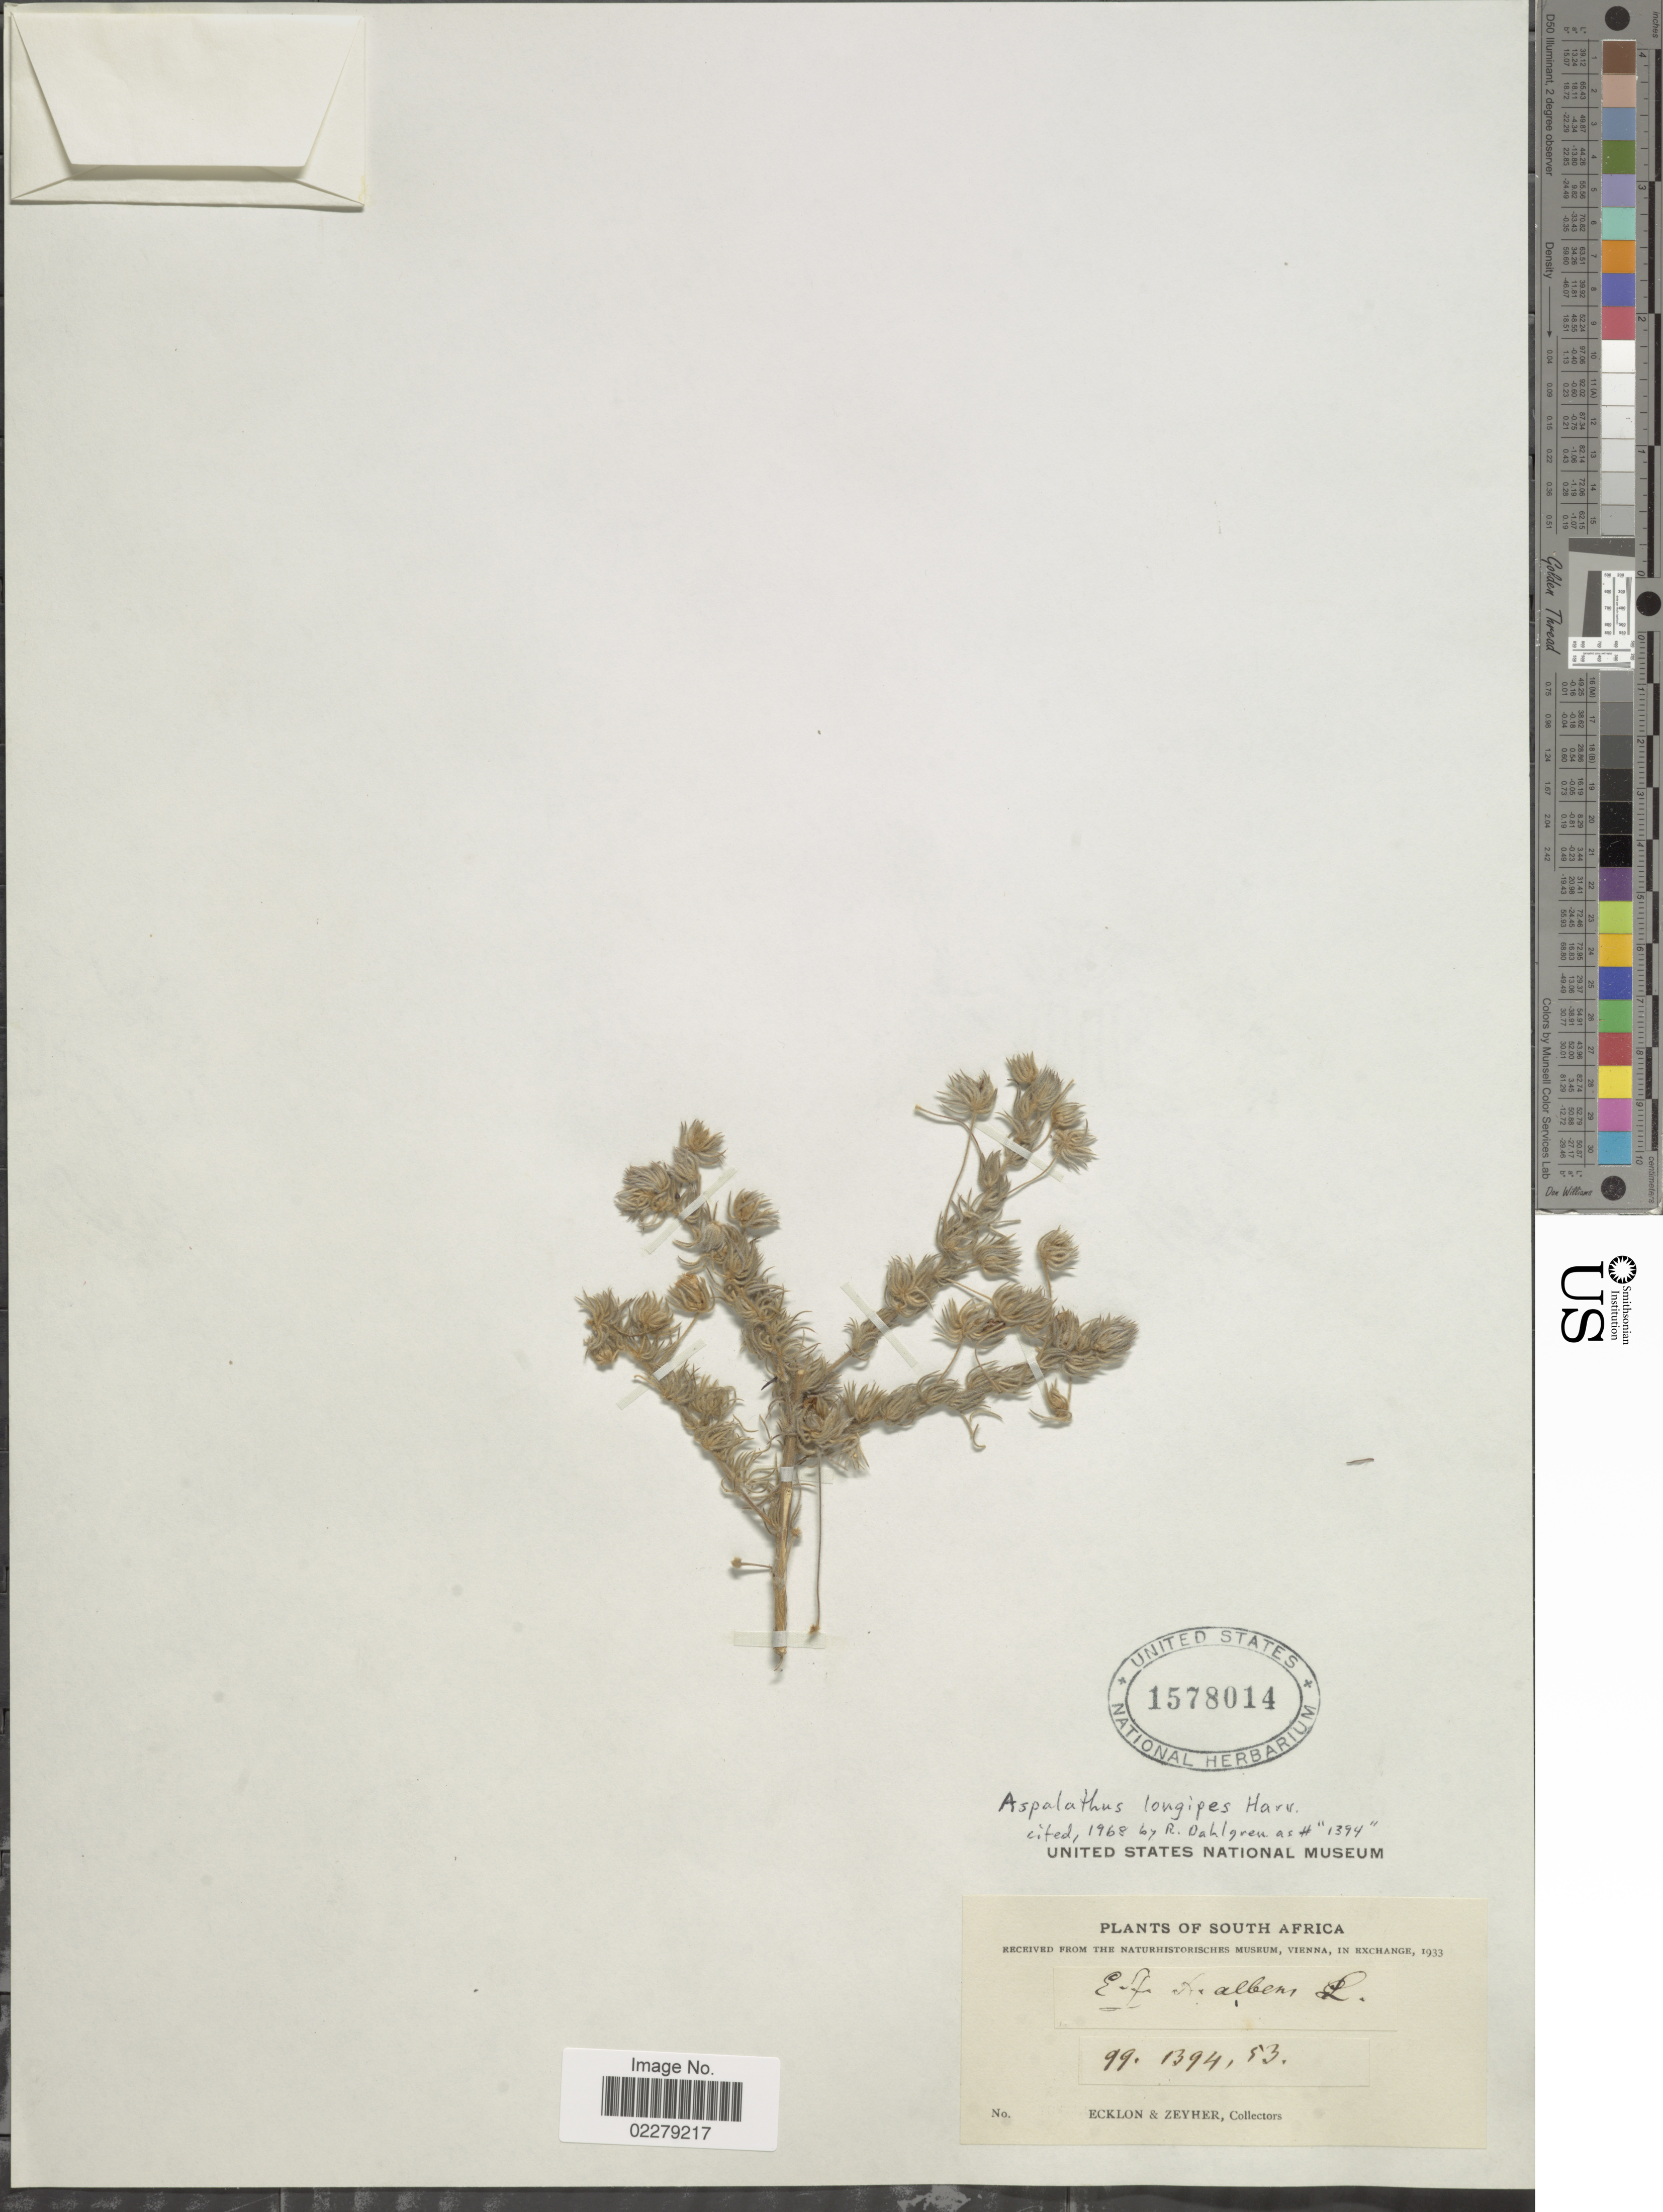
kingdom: Plantae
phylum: Tracheophyta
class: Magnoliopsida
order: Fabales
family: Fabaceae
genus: Aspalathus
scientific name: Aspalathus longipes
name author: Harv.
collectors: -. Ecklon & -. Zeyher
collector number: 99/1394/53?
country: South Africa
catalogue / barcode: US 1578014